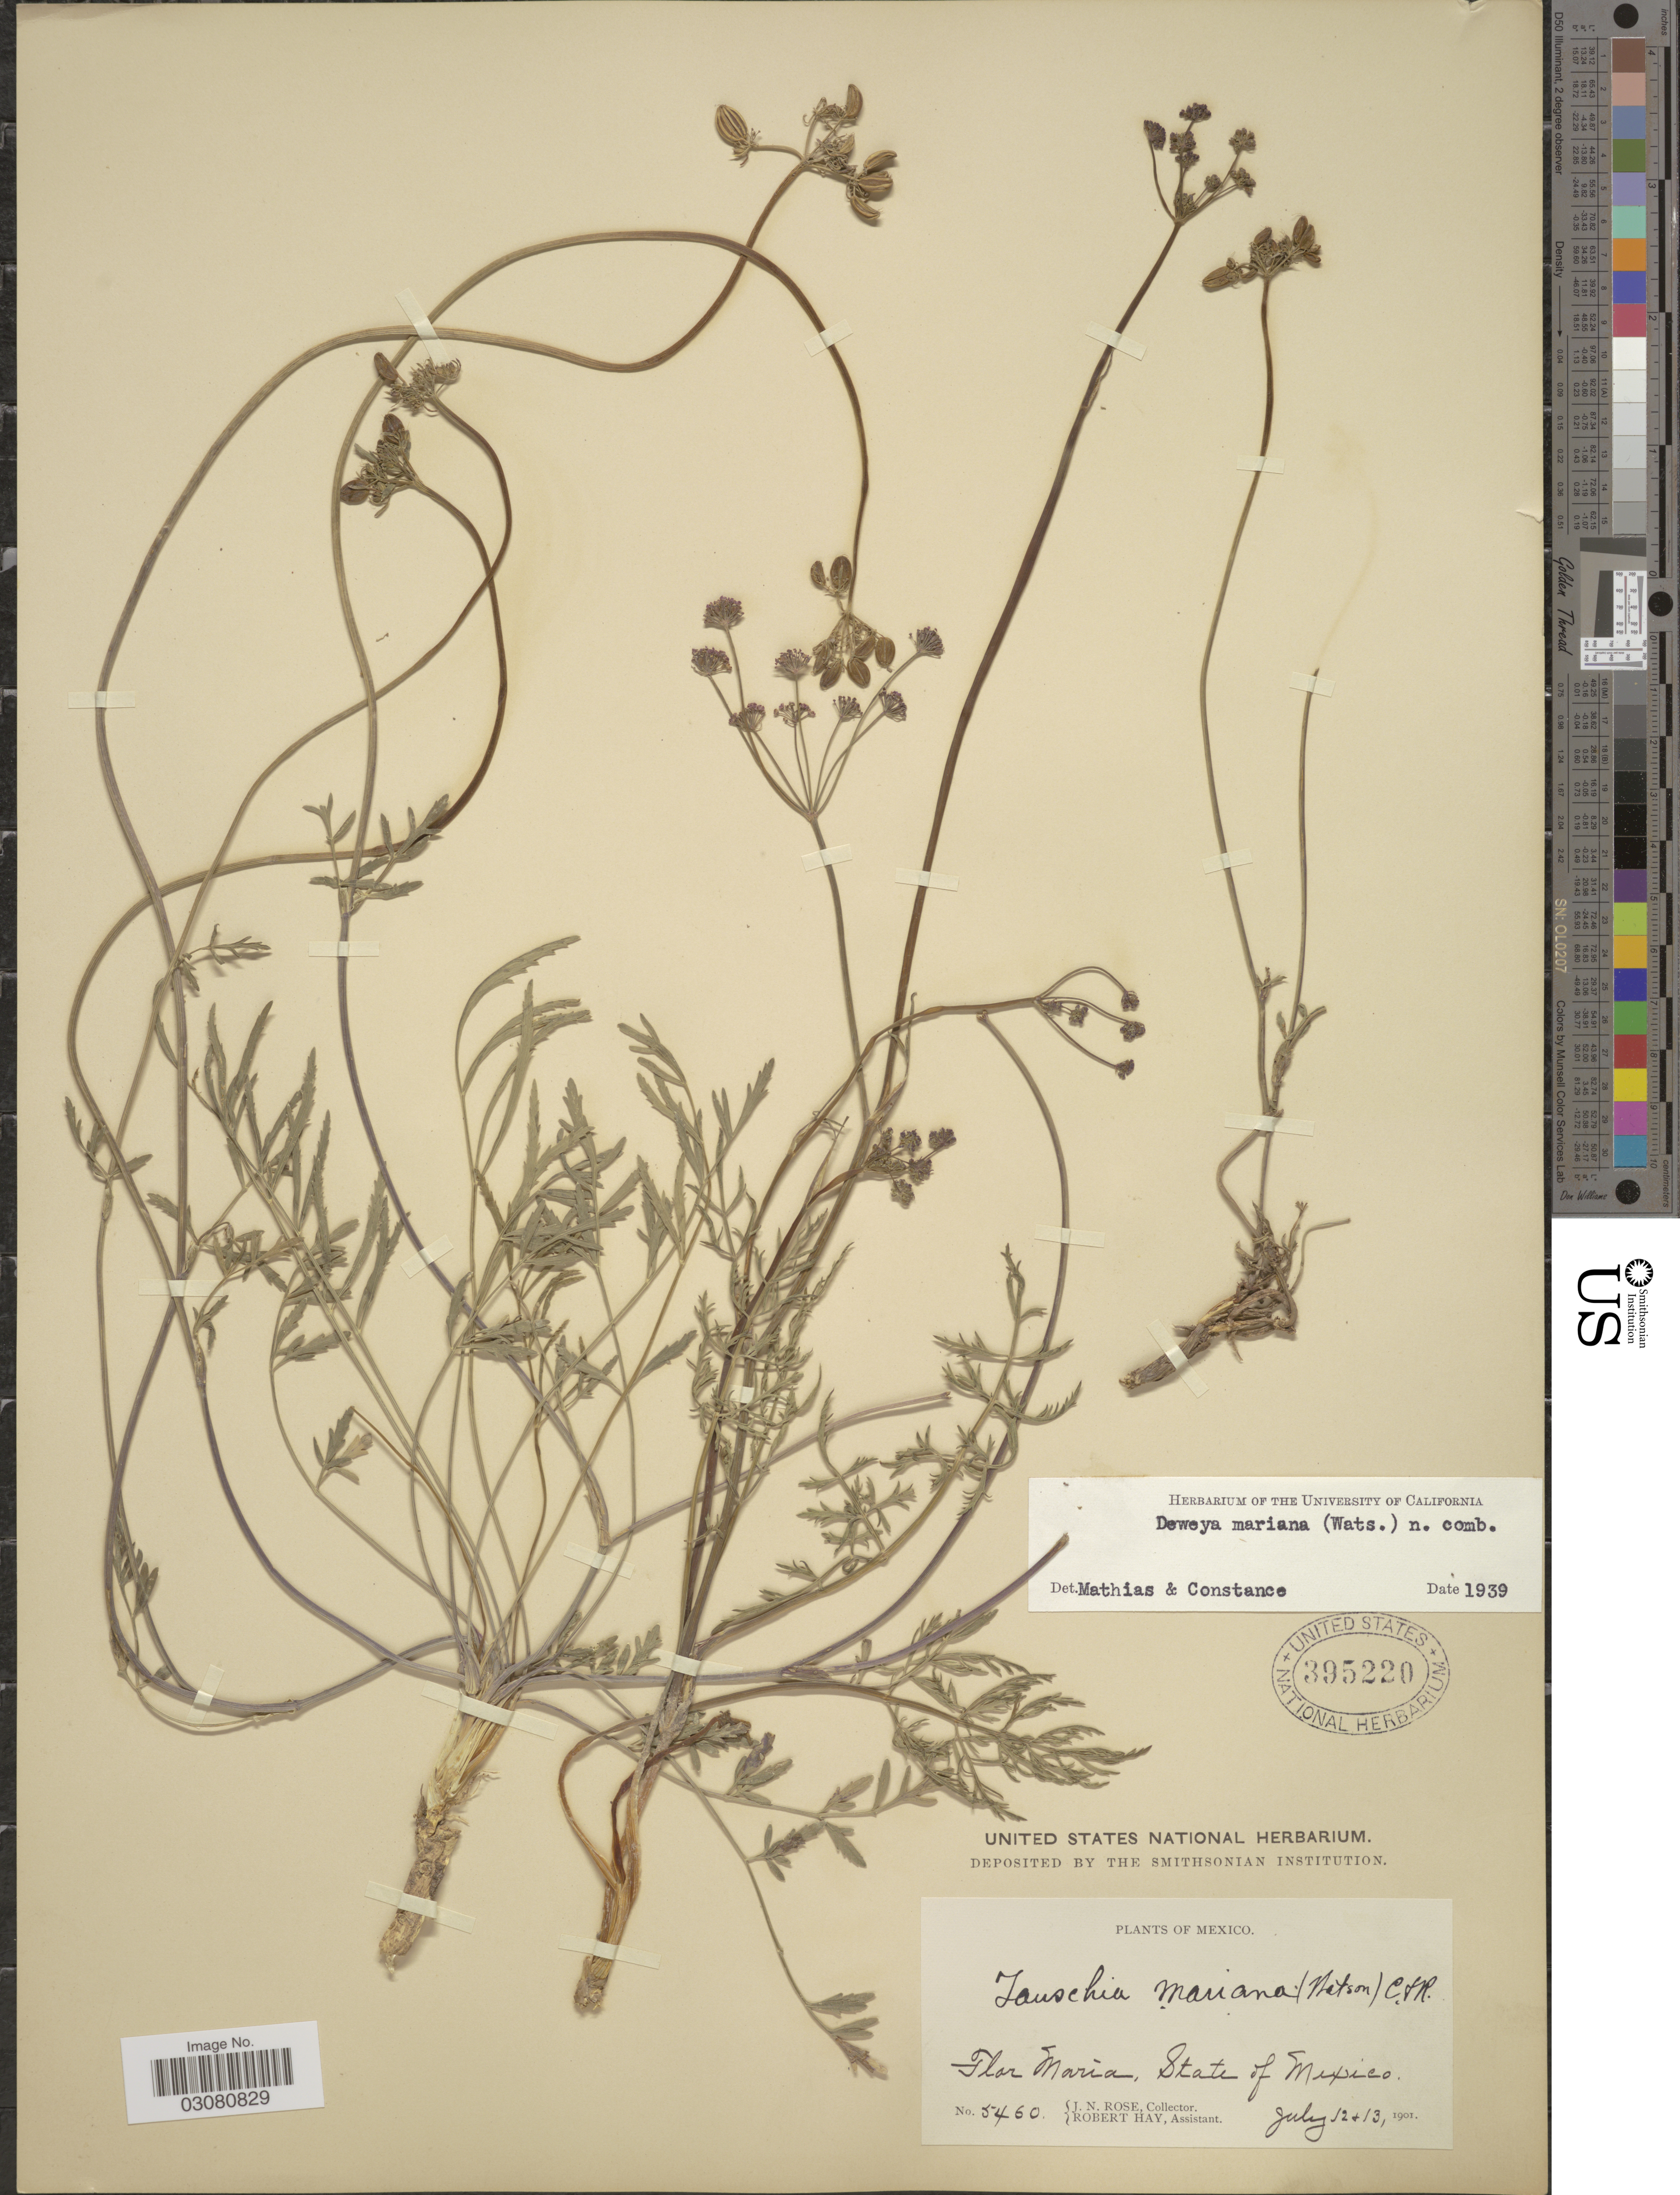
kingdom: Plantae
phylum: Tracheophyta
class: Magnoliopsida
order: Apiales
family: Apiaceae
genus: Tauschia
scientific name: Tauschia mariana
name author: (S. Watson) J.M. Coult. & Rose ex Drude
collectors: J. N. Rose & R. Hay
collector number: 5460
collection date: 1901-07-12/1901-07-13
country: Mexico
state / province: México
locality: Flor Maria.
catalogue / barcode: US 395220